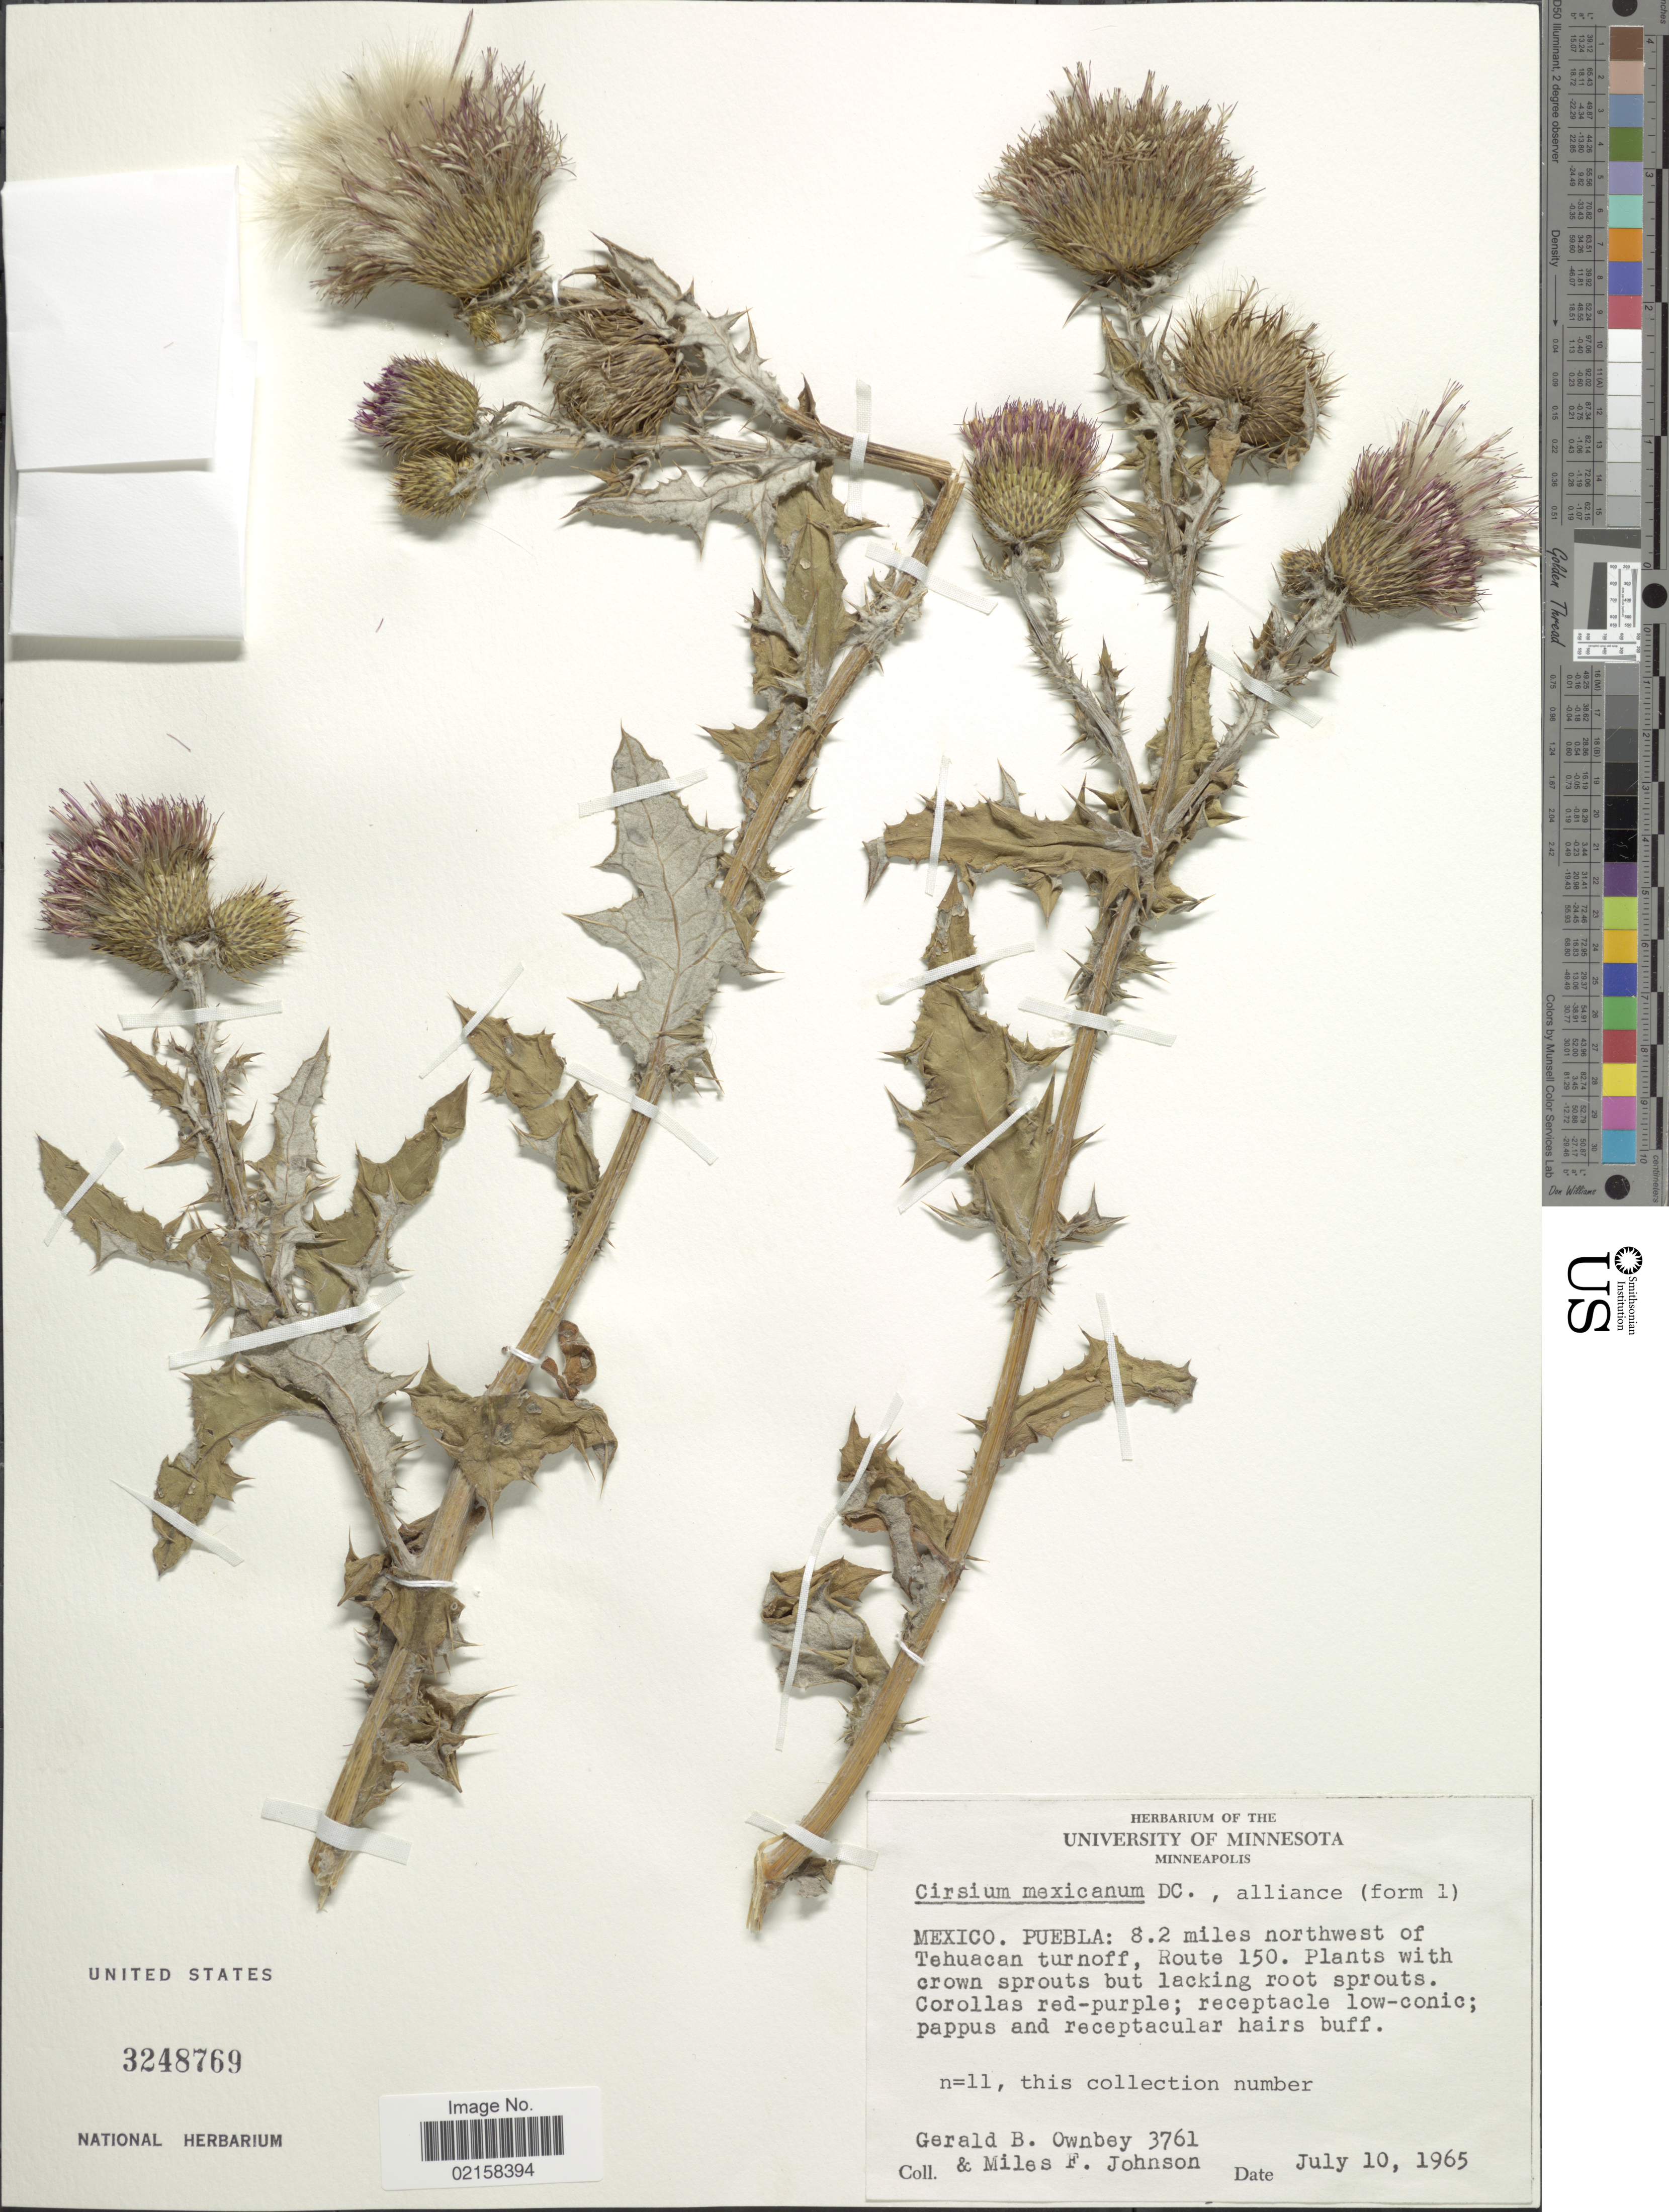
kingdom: Plantae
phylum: Tracheophyta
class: Magnoliopsida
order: Asterales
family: Asteraceae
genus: Cirsium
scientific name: Cirsium mexicanum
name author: DC.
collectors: G. B. Ownbey & M. F. Johnson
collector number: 3761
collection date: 1965-07-10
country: Mexico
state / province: Puebla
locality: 8.2 miles northwest of Tehuacan turnoff, Route 150.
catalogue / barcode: US 3248769